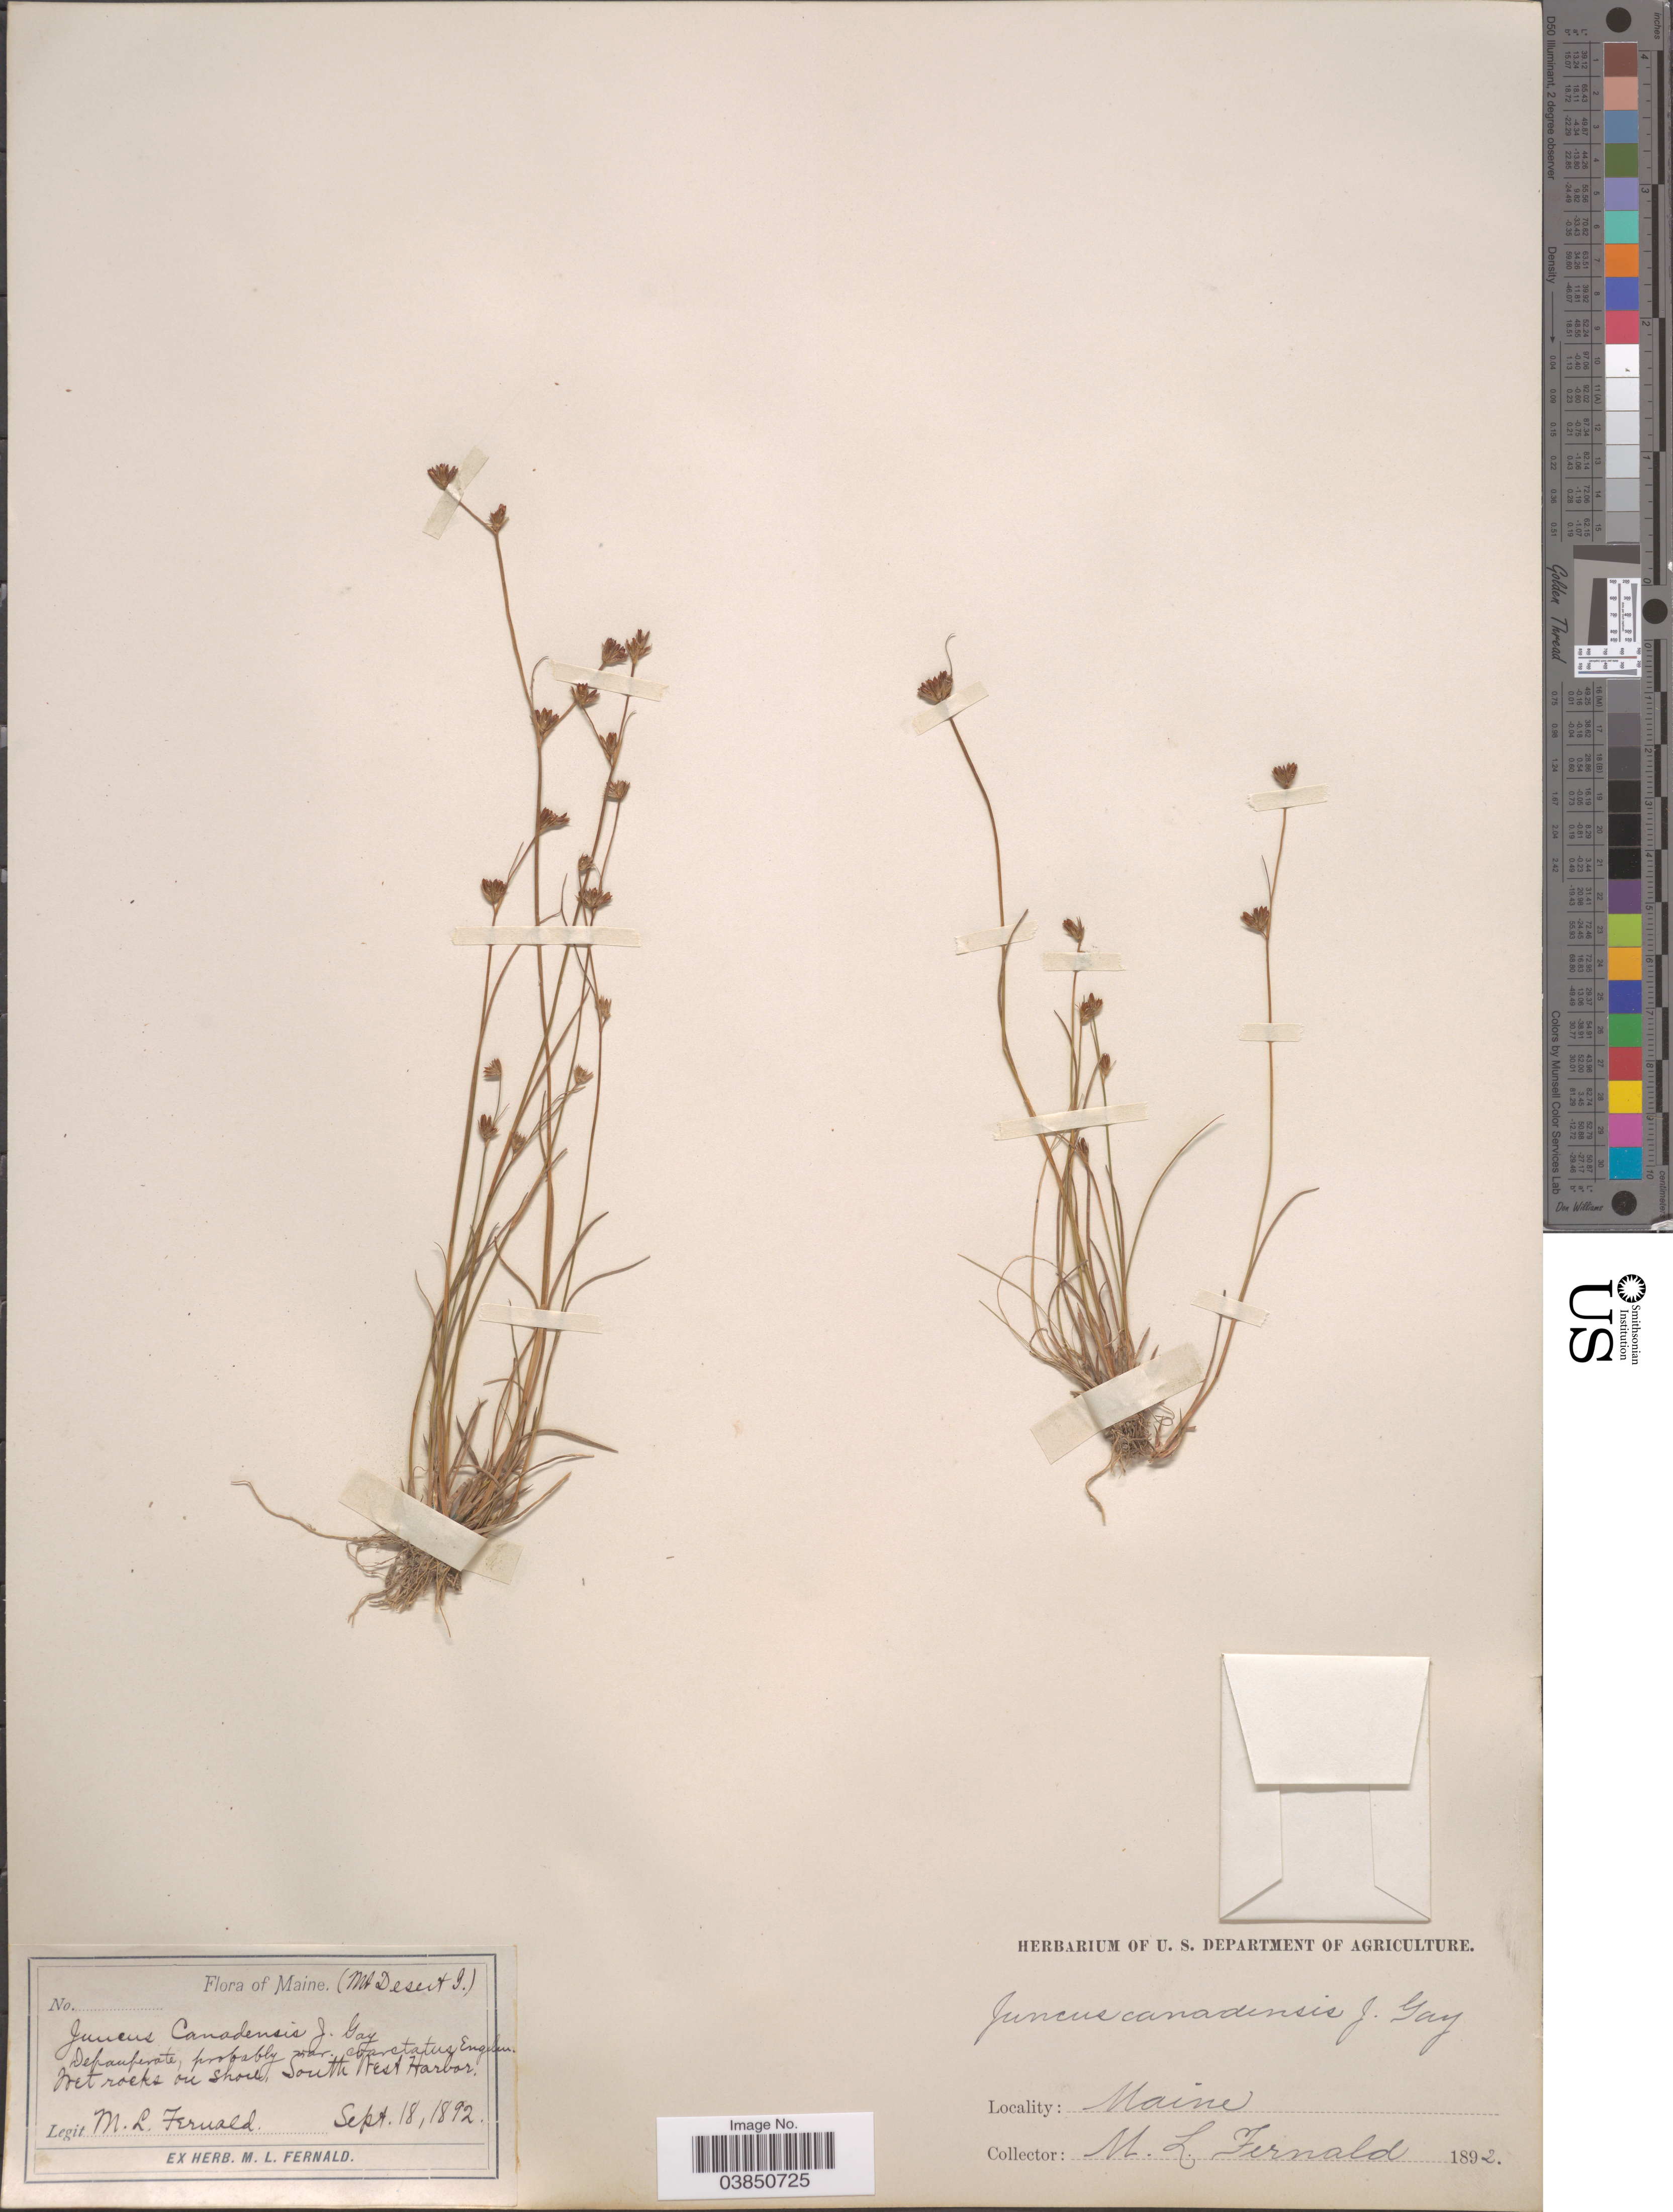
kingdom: Plantae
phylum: Tracheophyta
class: Liliopsida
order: Poales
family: Juncaceae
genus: Juncus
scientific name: Juncus brevicaudatus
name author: (Engelm.) Fernald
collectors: M. L. Fernald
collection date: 1892-09-18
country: United States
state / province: Maine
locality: (Mt Desert I.). On shore, South West Harbor.